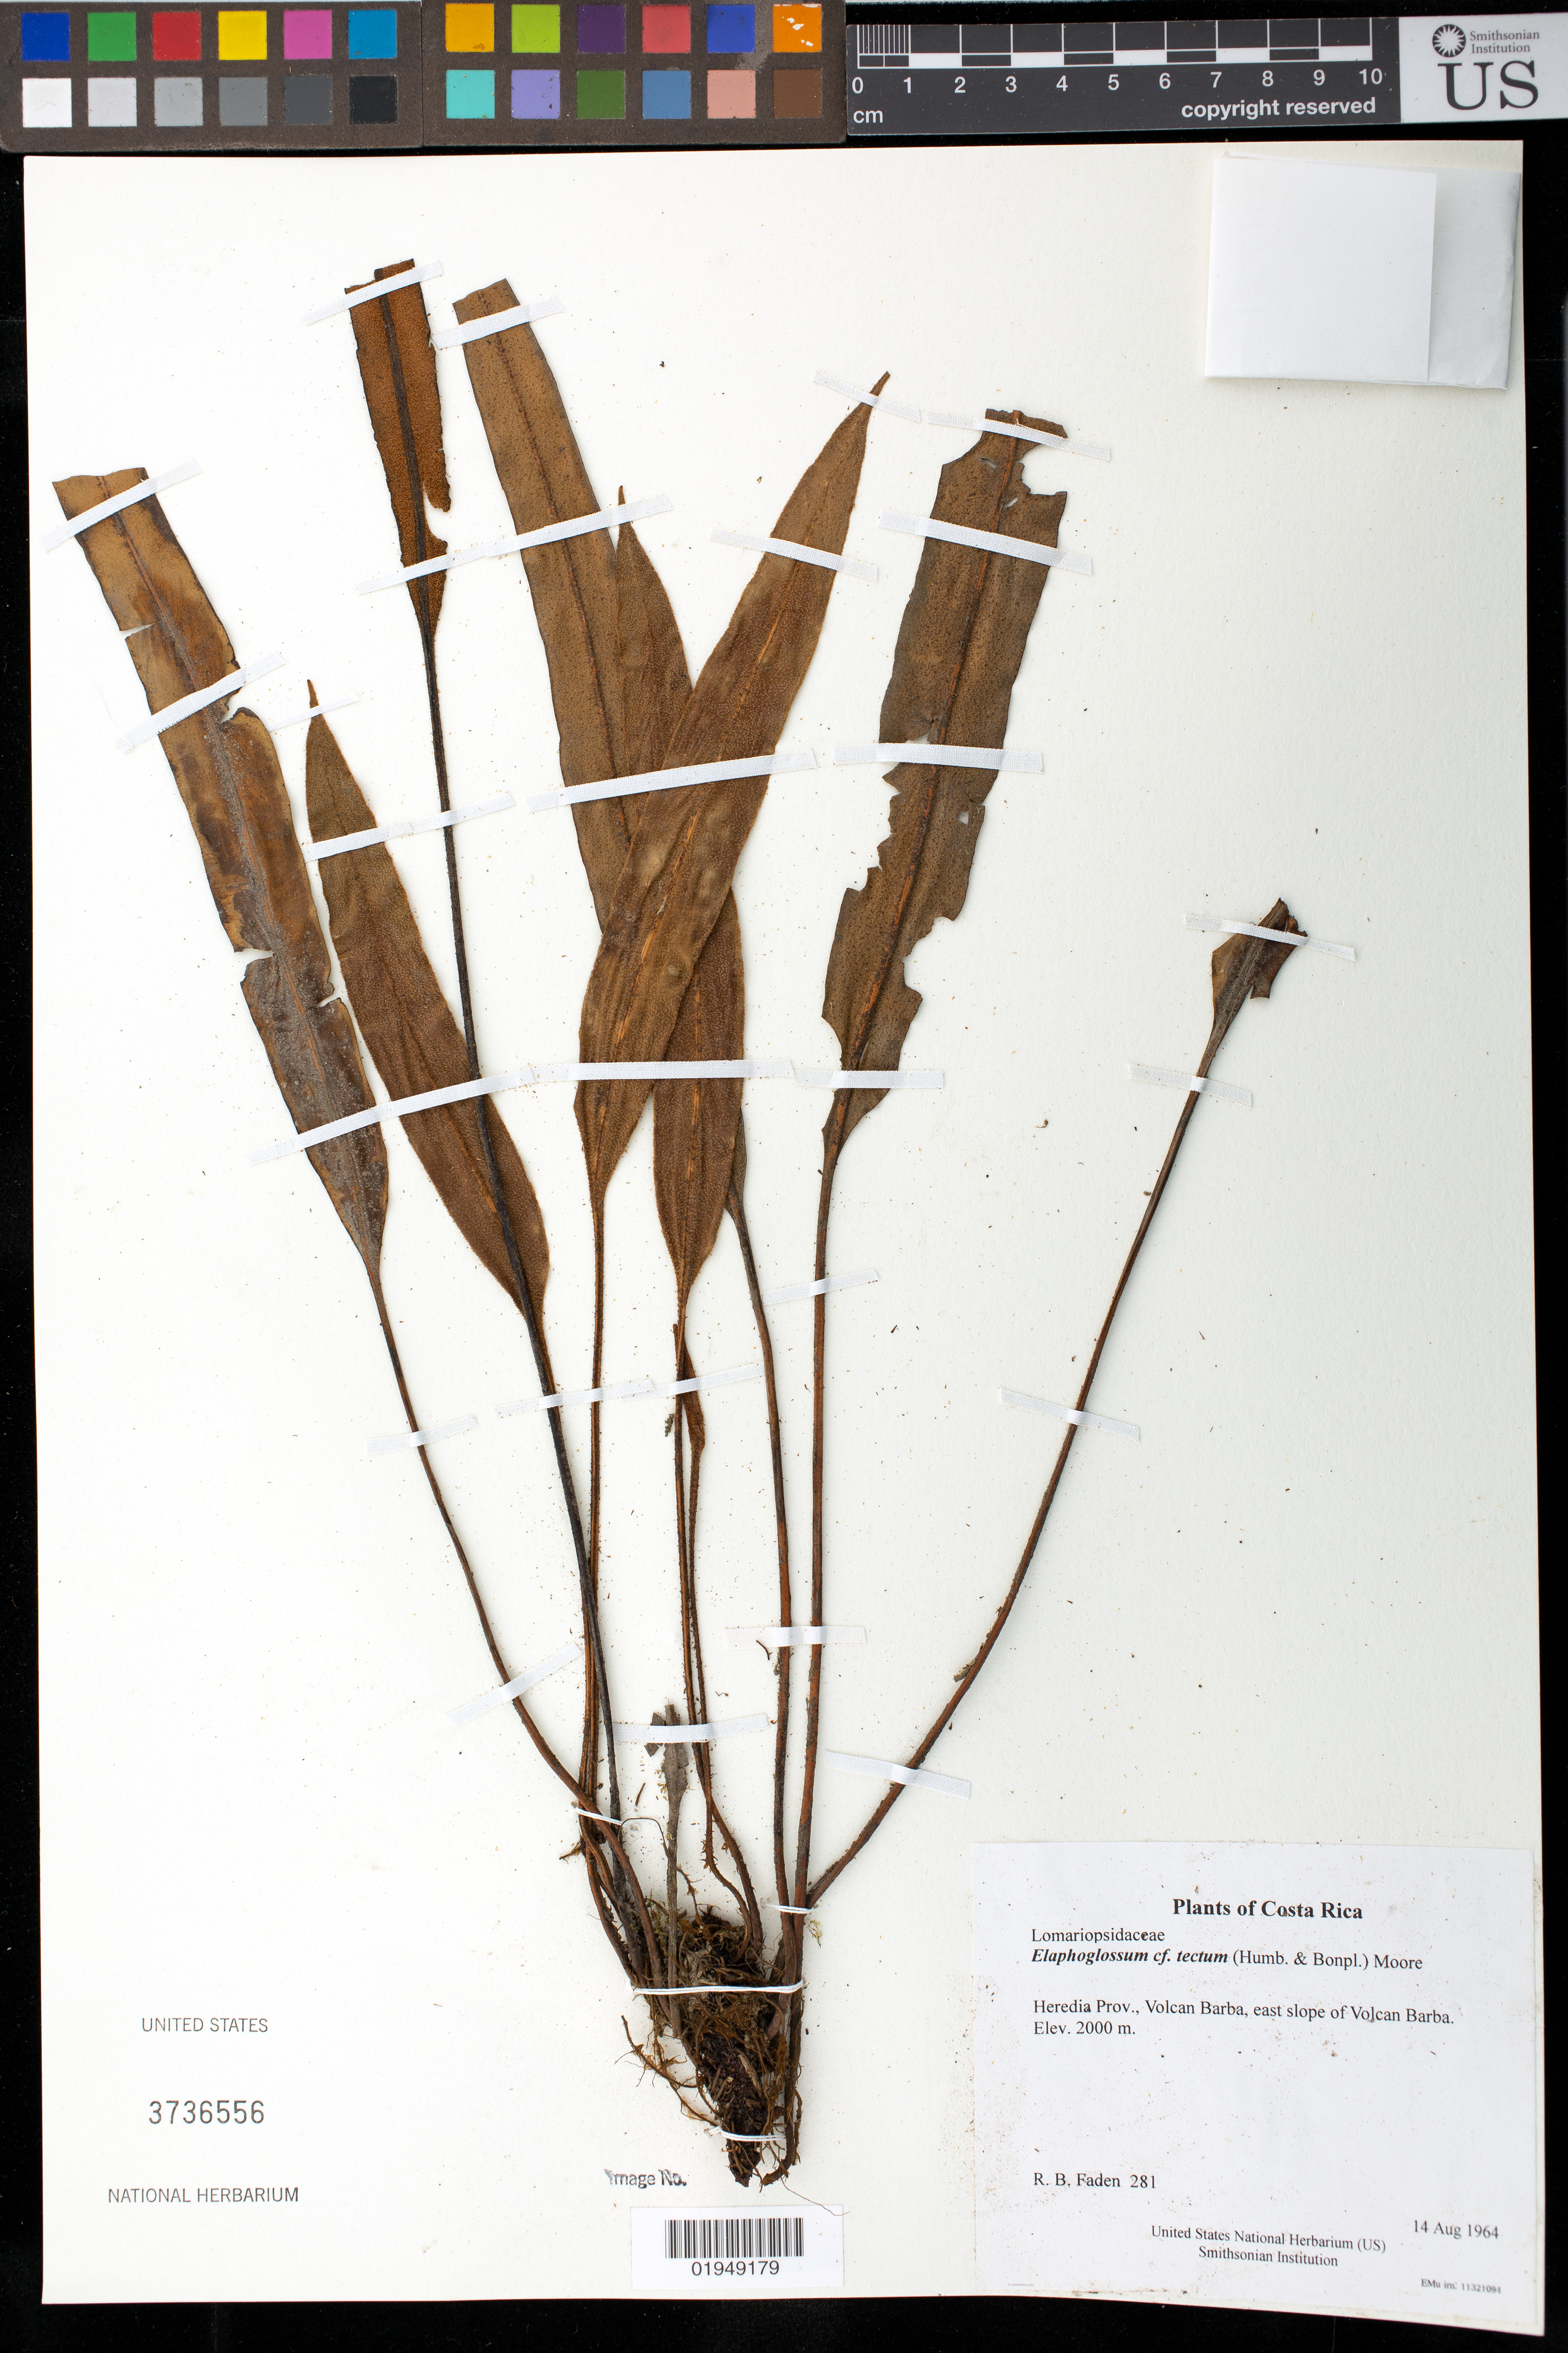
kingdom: Plantae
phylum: Tracheophyta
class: Polypodiopsida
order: Polypodiales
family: Dryopteridaceae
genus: Elaphoglossum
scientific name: Elaphoglossum tectum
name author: (Humb. & Bonpl.) Moore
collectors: R. B. Faden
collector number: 281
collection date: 1964-08-14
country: Costa Rica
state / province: Heredia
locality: Volcan Barba, east slope of Volcan Barba.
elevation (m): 2000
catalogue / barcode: US 3736556